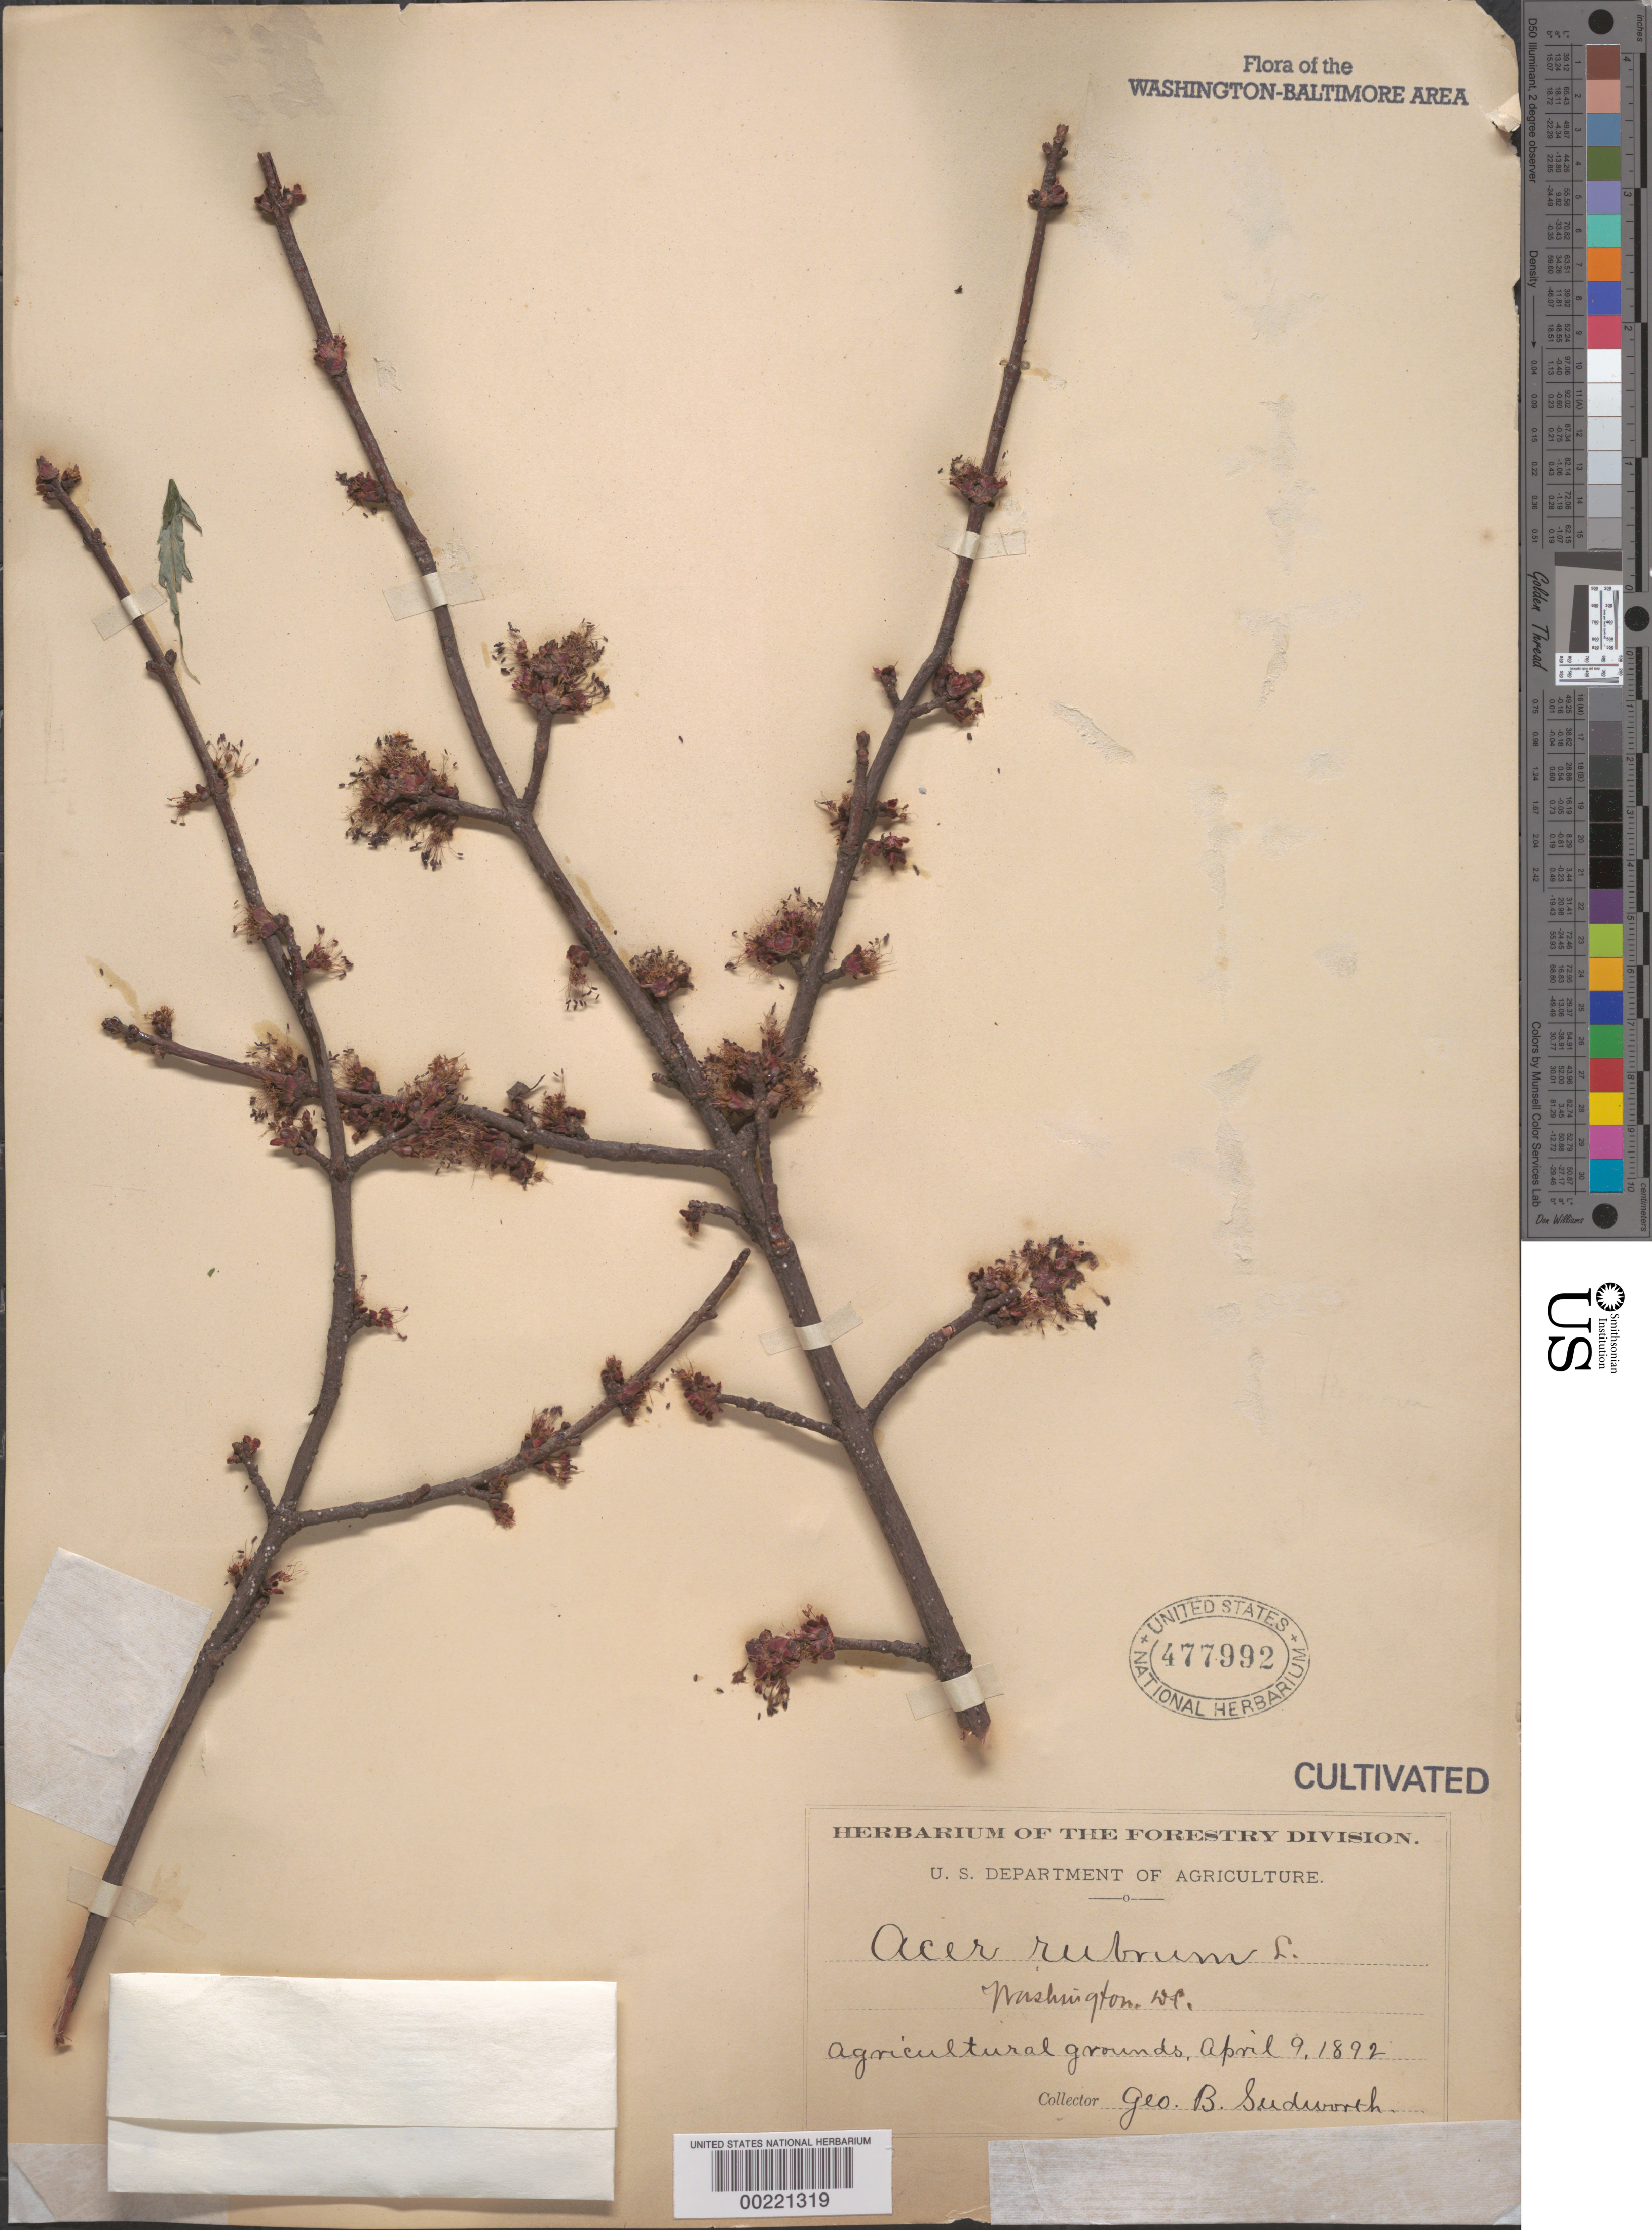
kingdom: Plantae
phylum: Tracheophyta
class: Magnoliopsida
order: Sapindales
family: Sapindaceae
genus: Acer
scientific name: Acer rubrum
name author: L.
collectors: G. B. Sudworth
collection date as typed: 09 Apr 1892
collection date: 1892-04-09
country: United States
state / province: District of Columbia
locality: Department of Agriculture grounds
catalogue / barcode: US 477992